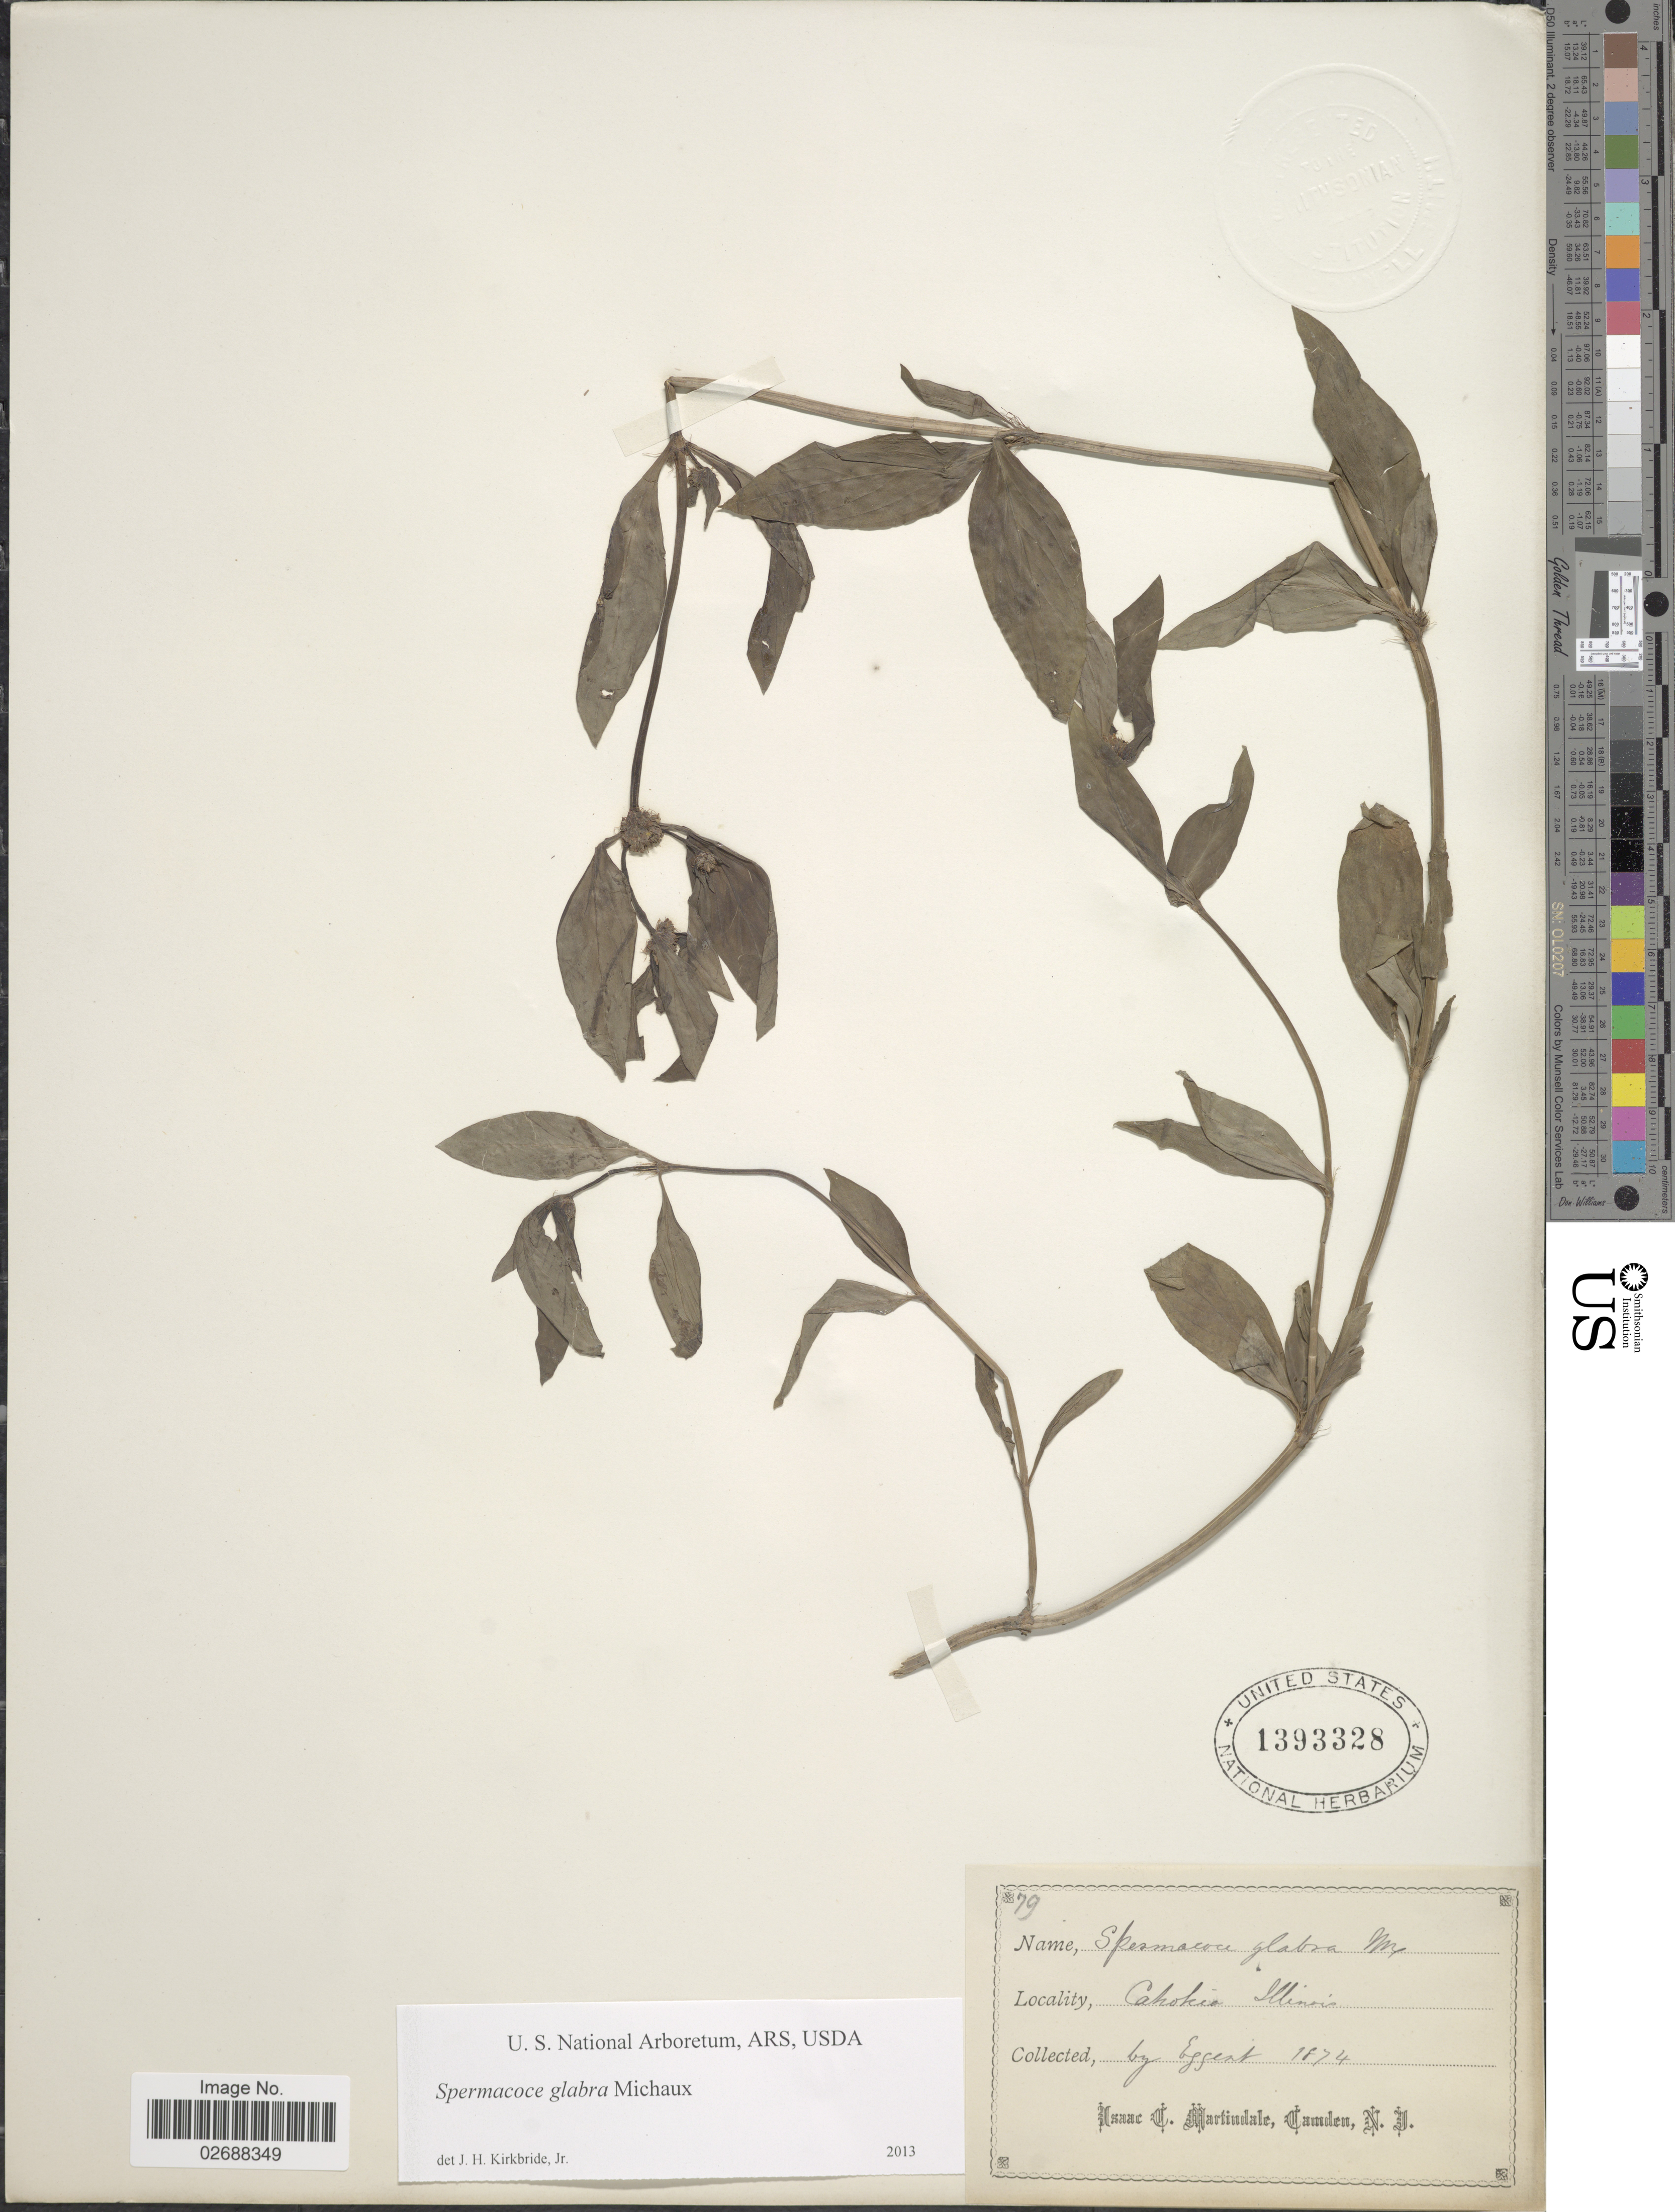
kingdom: Plantae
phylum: Tracheophyta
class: Magnoliopsida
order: Gentianales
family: Rubiaceae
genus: Spermacoce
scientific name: Spermacoce glabra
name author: Michx.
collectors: Eggert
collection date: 1874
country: United States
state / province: Illinois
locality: Cahokia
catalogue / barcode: US 1393328